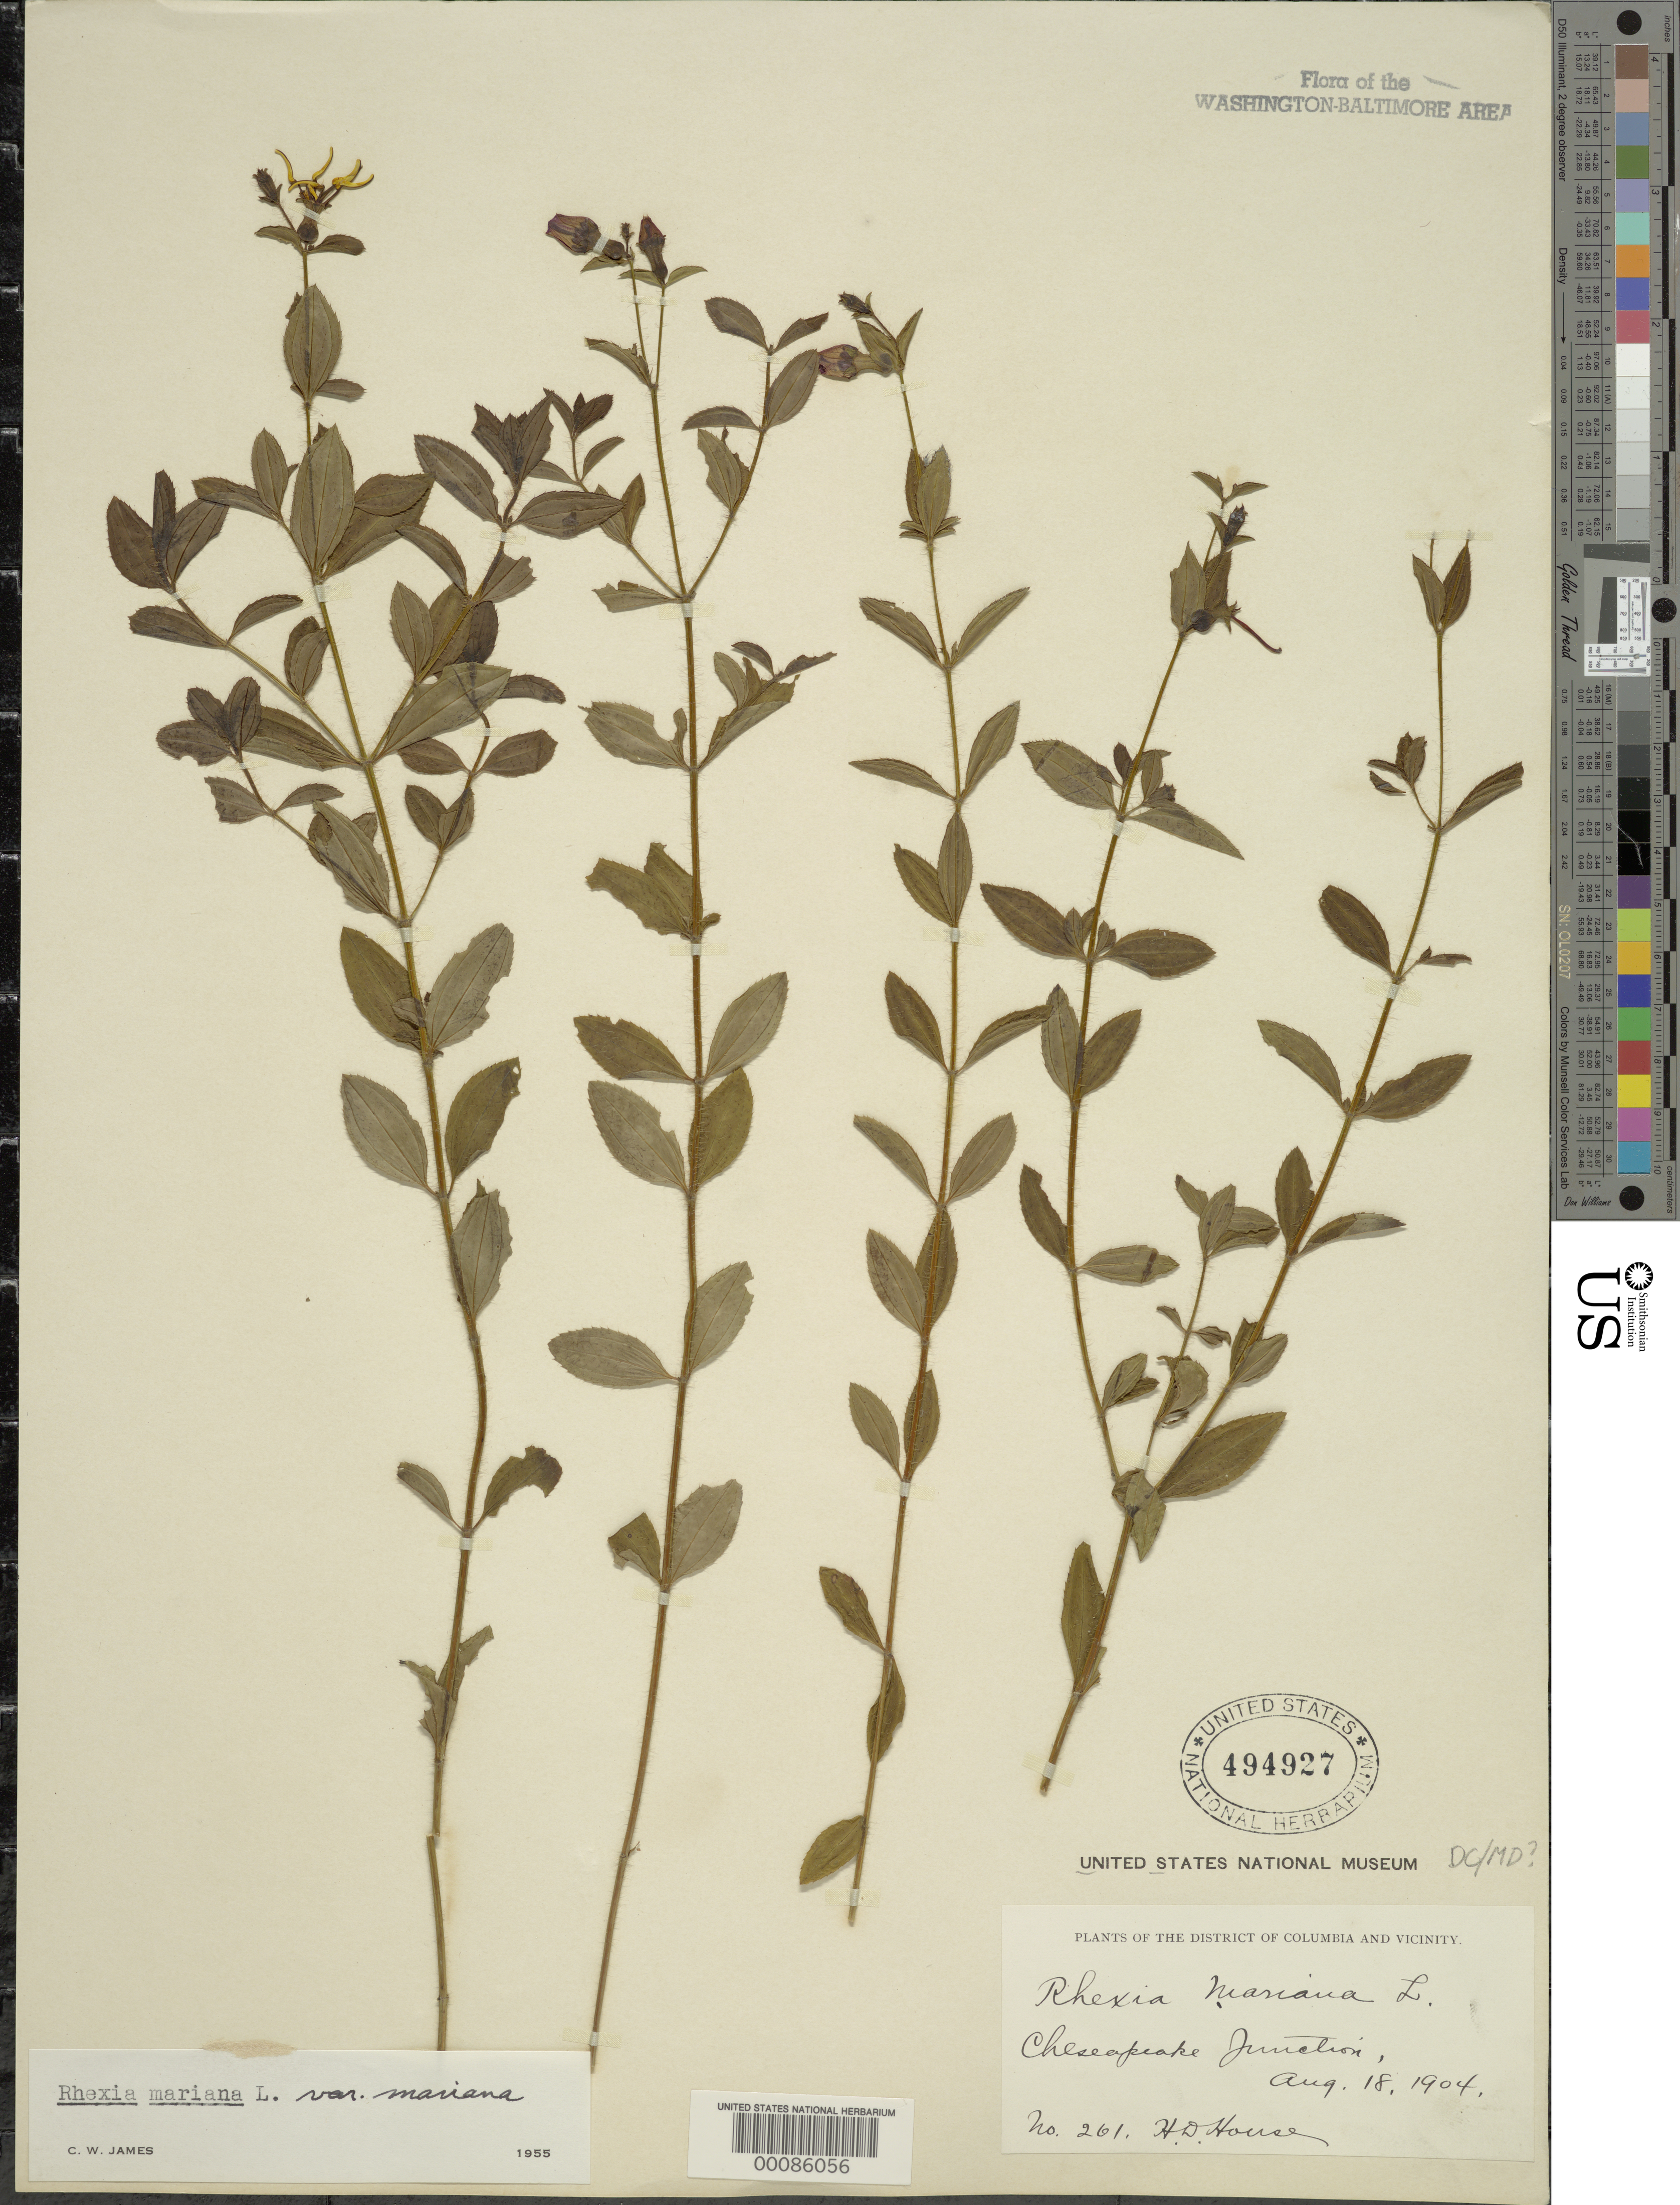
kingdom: Plantae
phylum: Tracheophyta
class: Magnoliopsida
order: Myrtales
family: Melastomataceae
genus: Rhexia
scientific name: Rhexia mariana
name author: L.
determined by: James, C. W.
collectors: H. D. House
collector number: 261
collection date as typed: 18 Aug 1904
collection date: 1904-08-18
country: United States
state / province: Maryland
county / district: Prince George's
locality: Chesapeake Junction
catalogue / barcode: US 494927